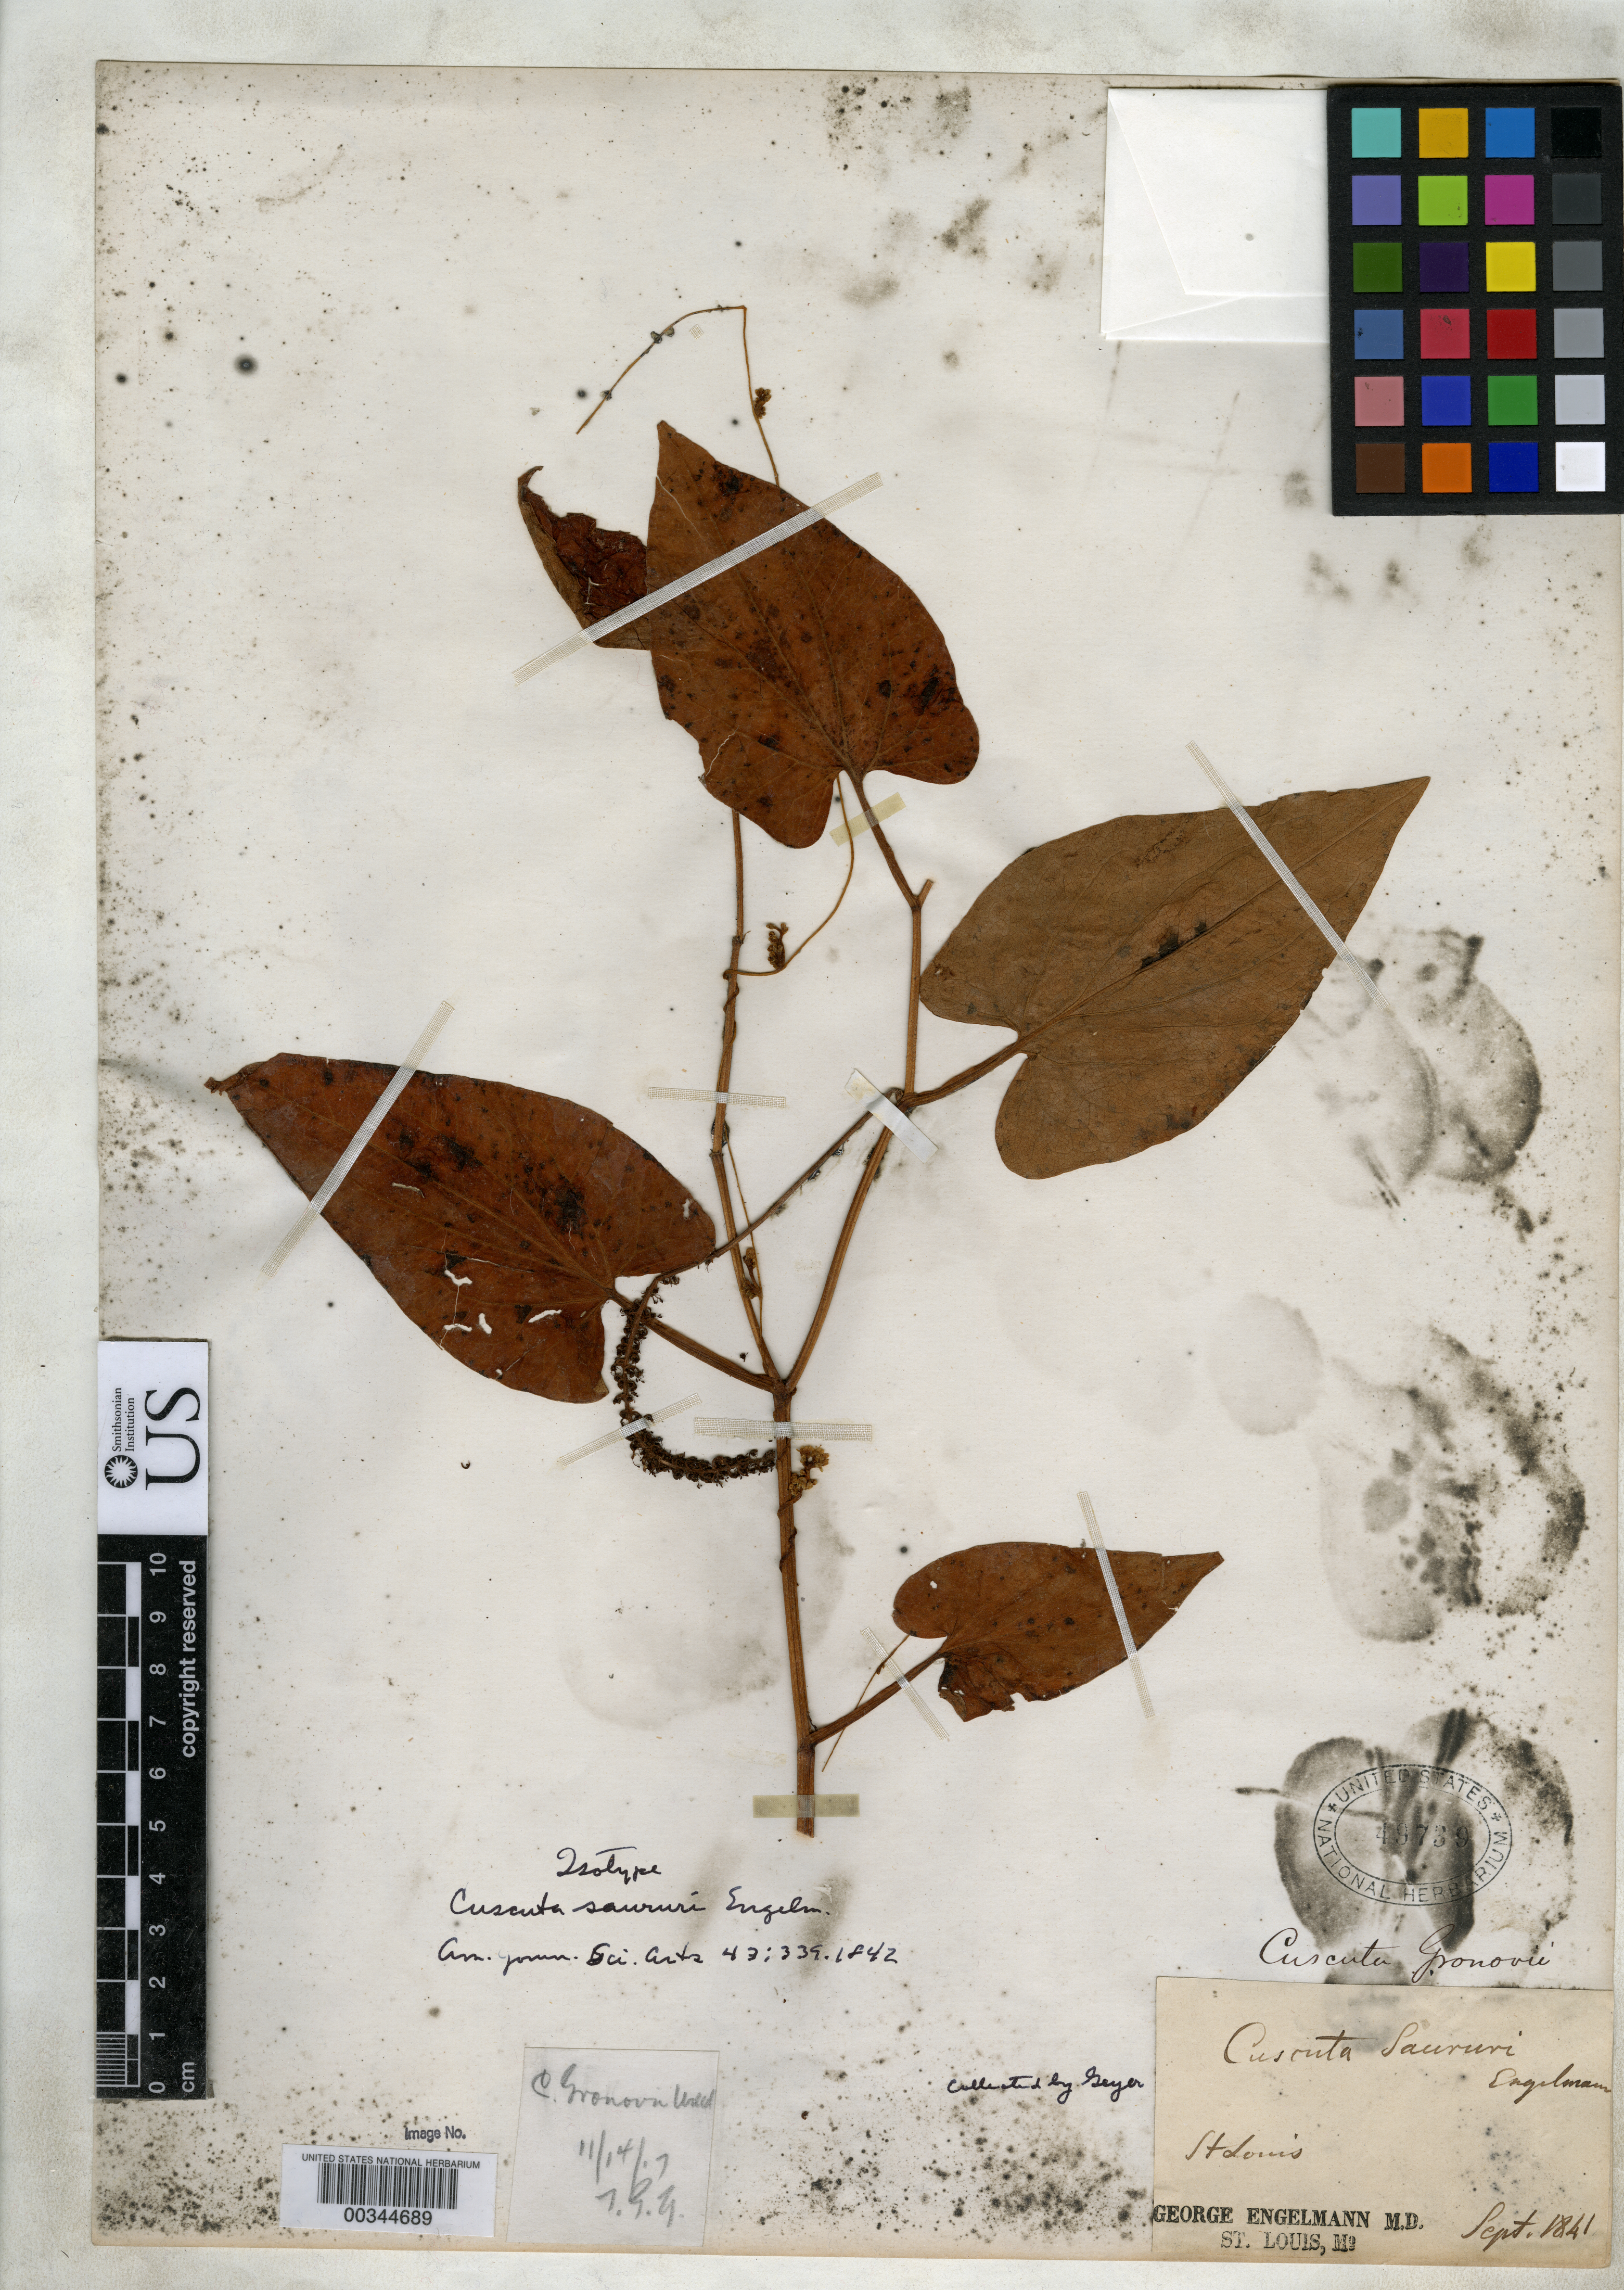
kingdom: Plantae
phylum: Tracheophyta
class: Magnoliopsida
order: Solanales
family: Convolvulaceae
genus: Cuscuta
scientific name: Cuscuta saururi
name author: Engelm.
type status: Isosyntype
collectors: G. Engelmann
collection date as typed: Sep 1841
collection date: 1841-09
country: United States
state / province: Missouri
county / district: Saint Louis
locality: St. Louis.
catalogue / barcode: US 49739